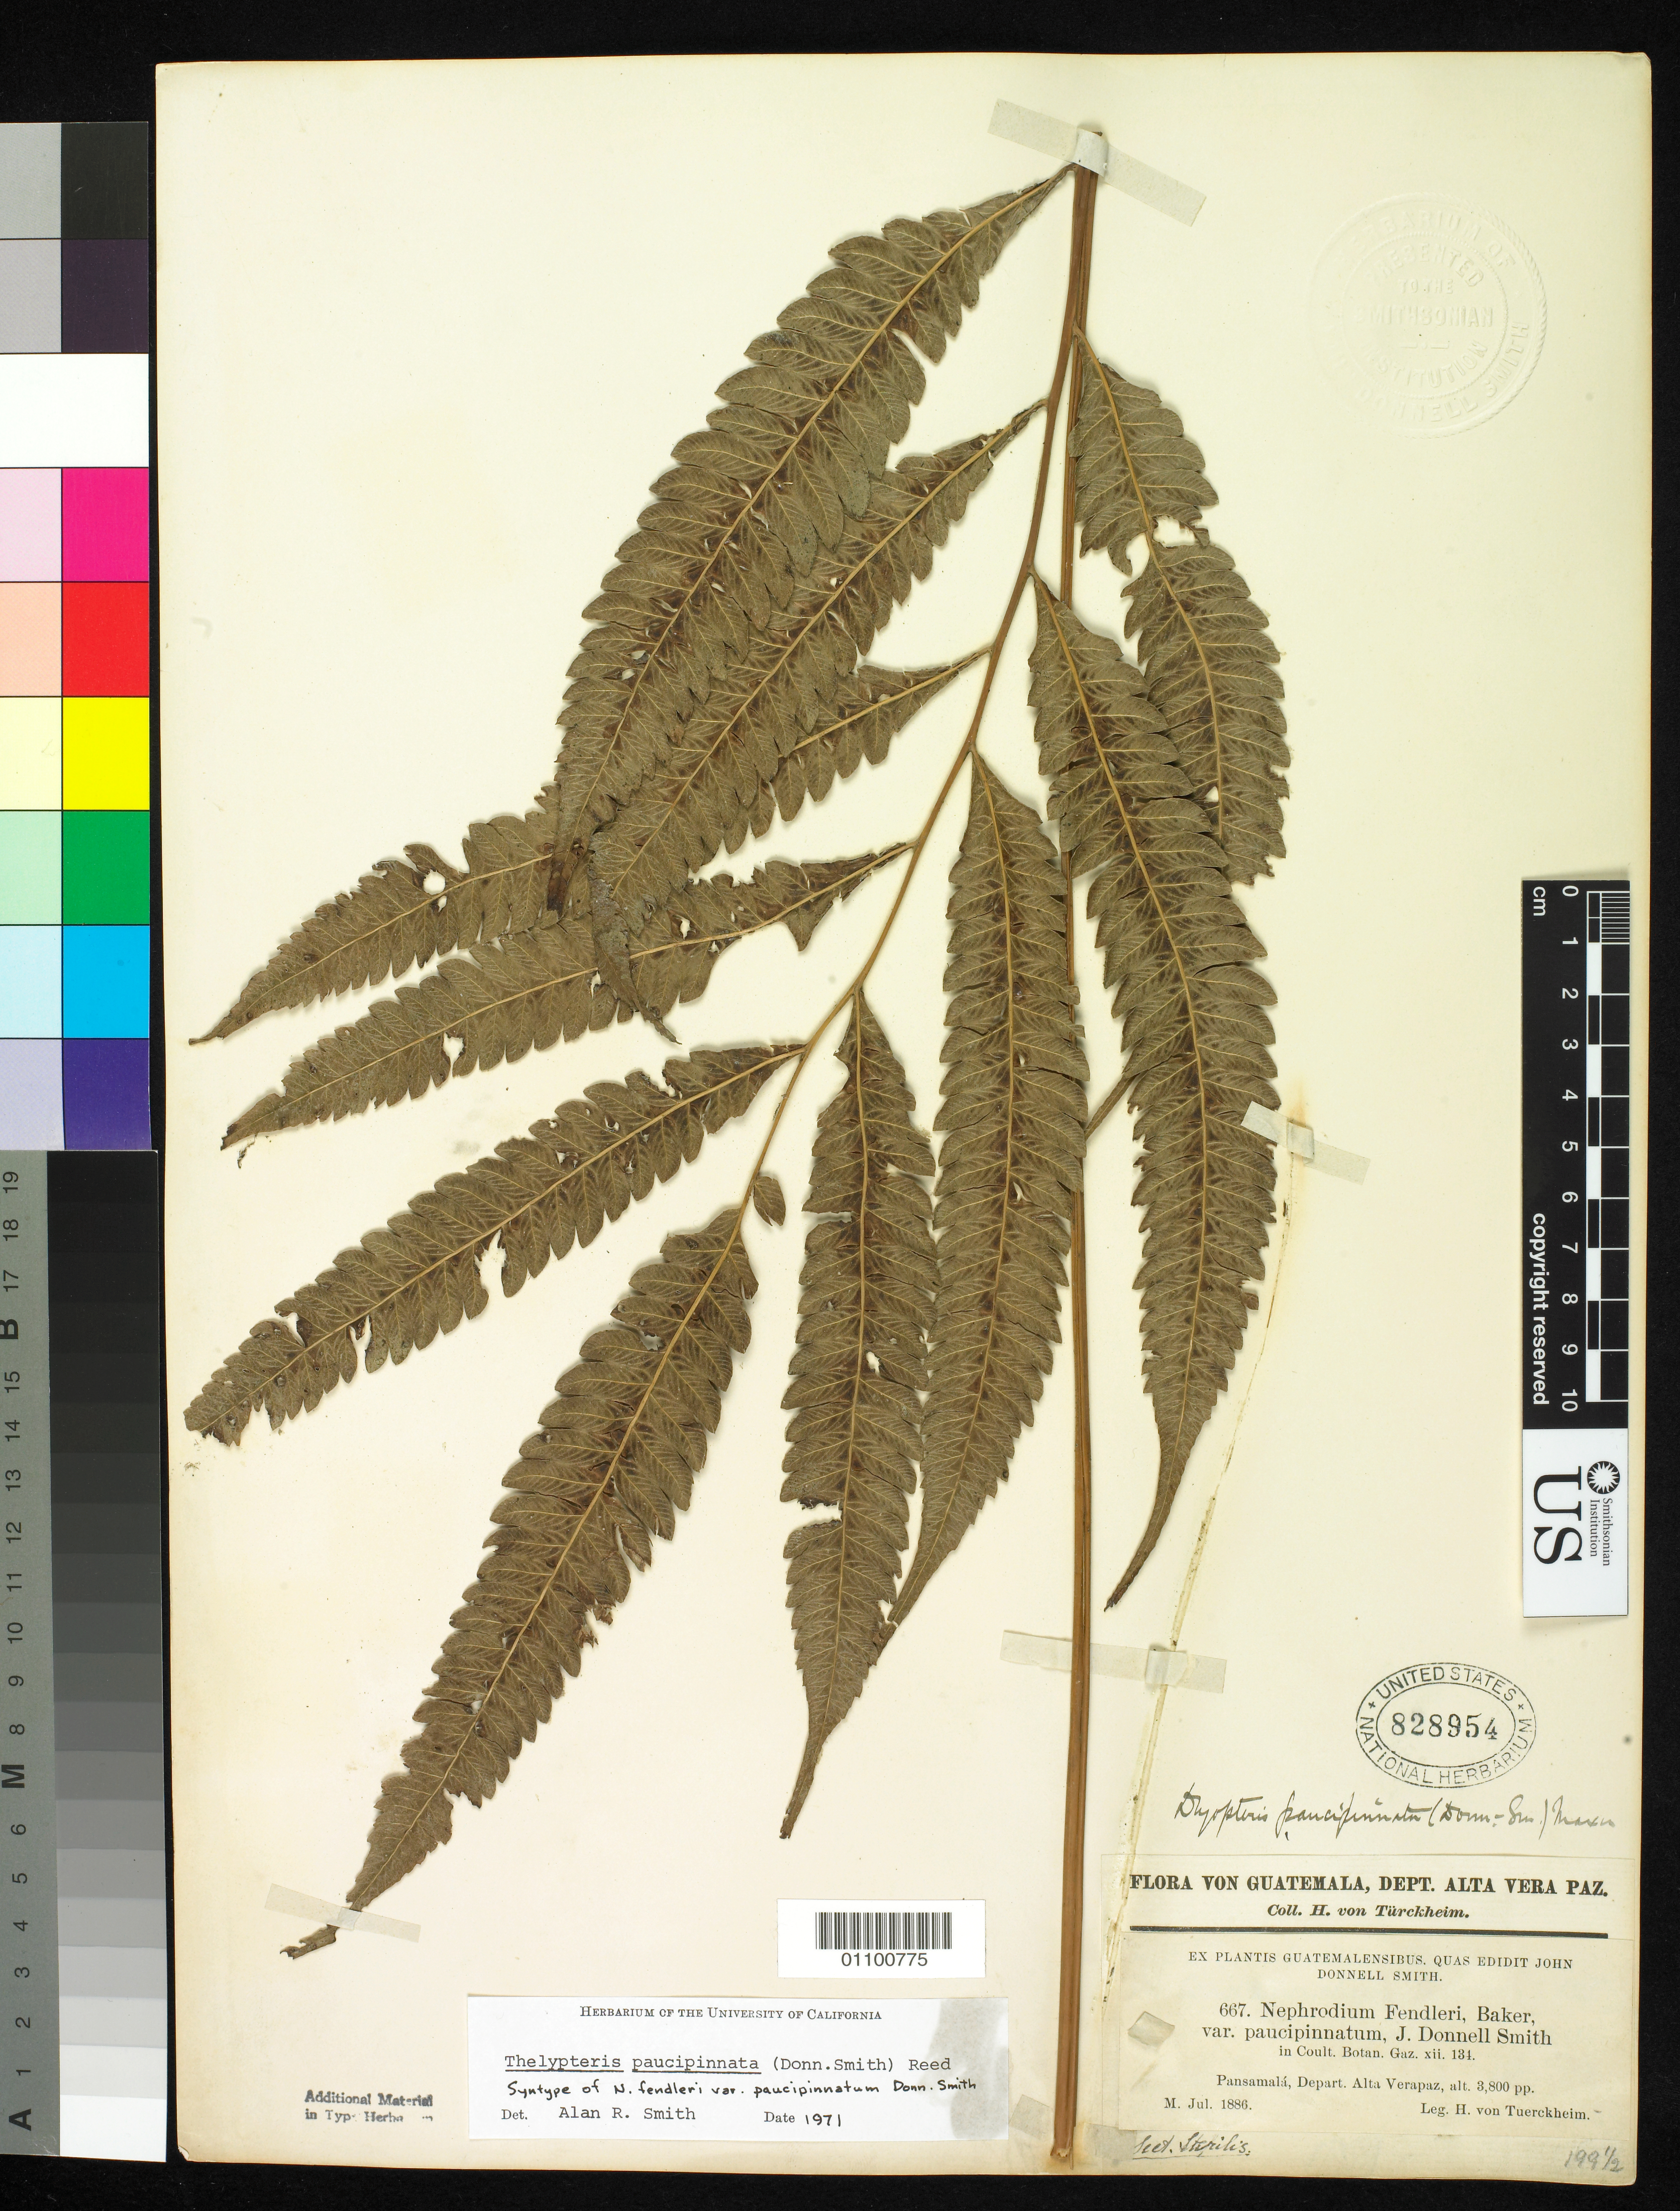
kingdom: Plantae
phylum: Tracheophyta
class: Polypodiopsida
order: Polypodiales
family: Dryopteridaceae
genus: Nephrodium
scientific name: Nephrodium fendleri var. paucipinnatum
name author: Donn. Sm.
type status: Syntype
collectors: H. von Türckheim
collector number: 667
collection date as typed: Jul 1886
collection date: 1886-07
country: Guatemala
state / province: Alta Verapaz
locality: Petet.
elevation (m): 1158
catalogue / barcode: US 828954